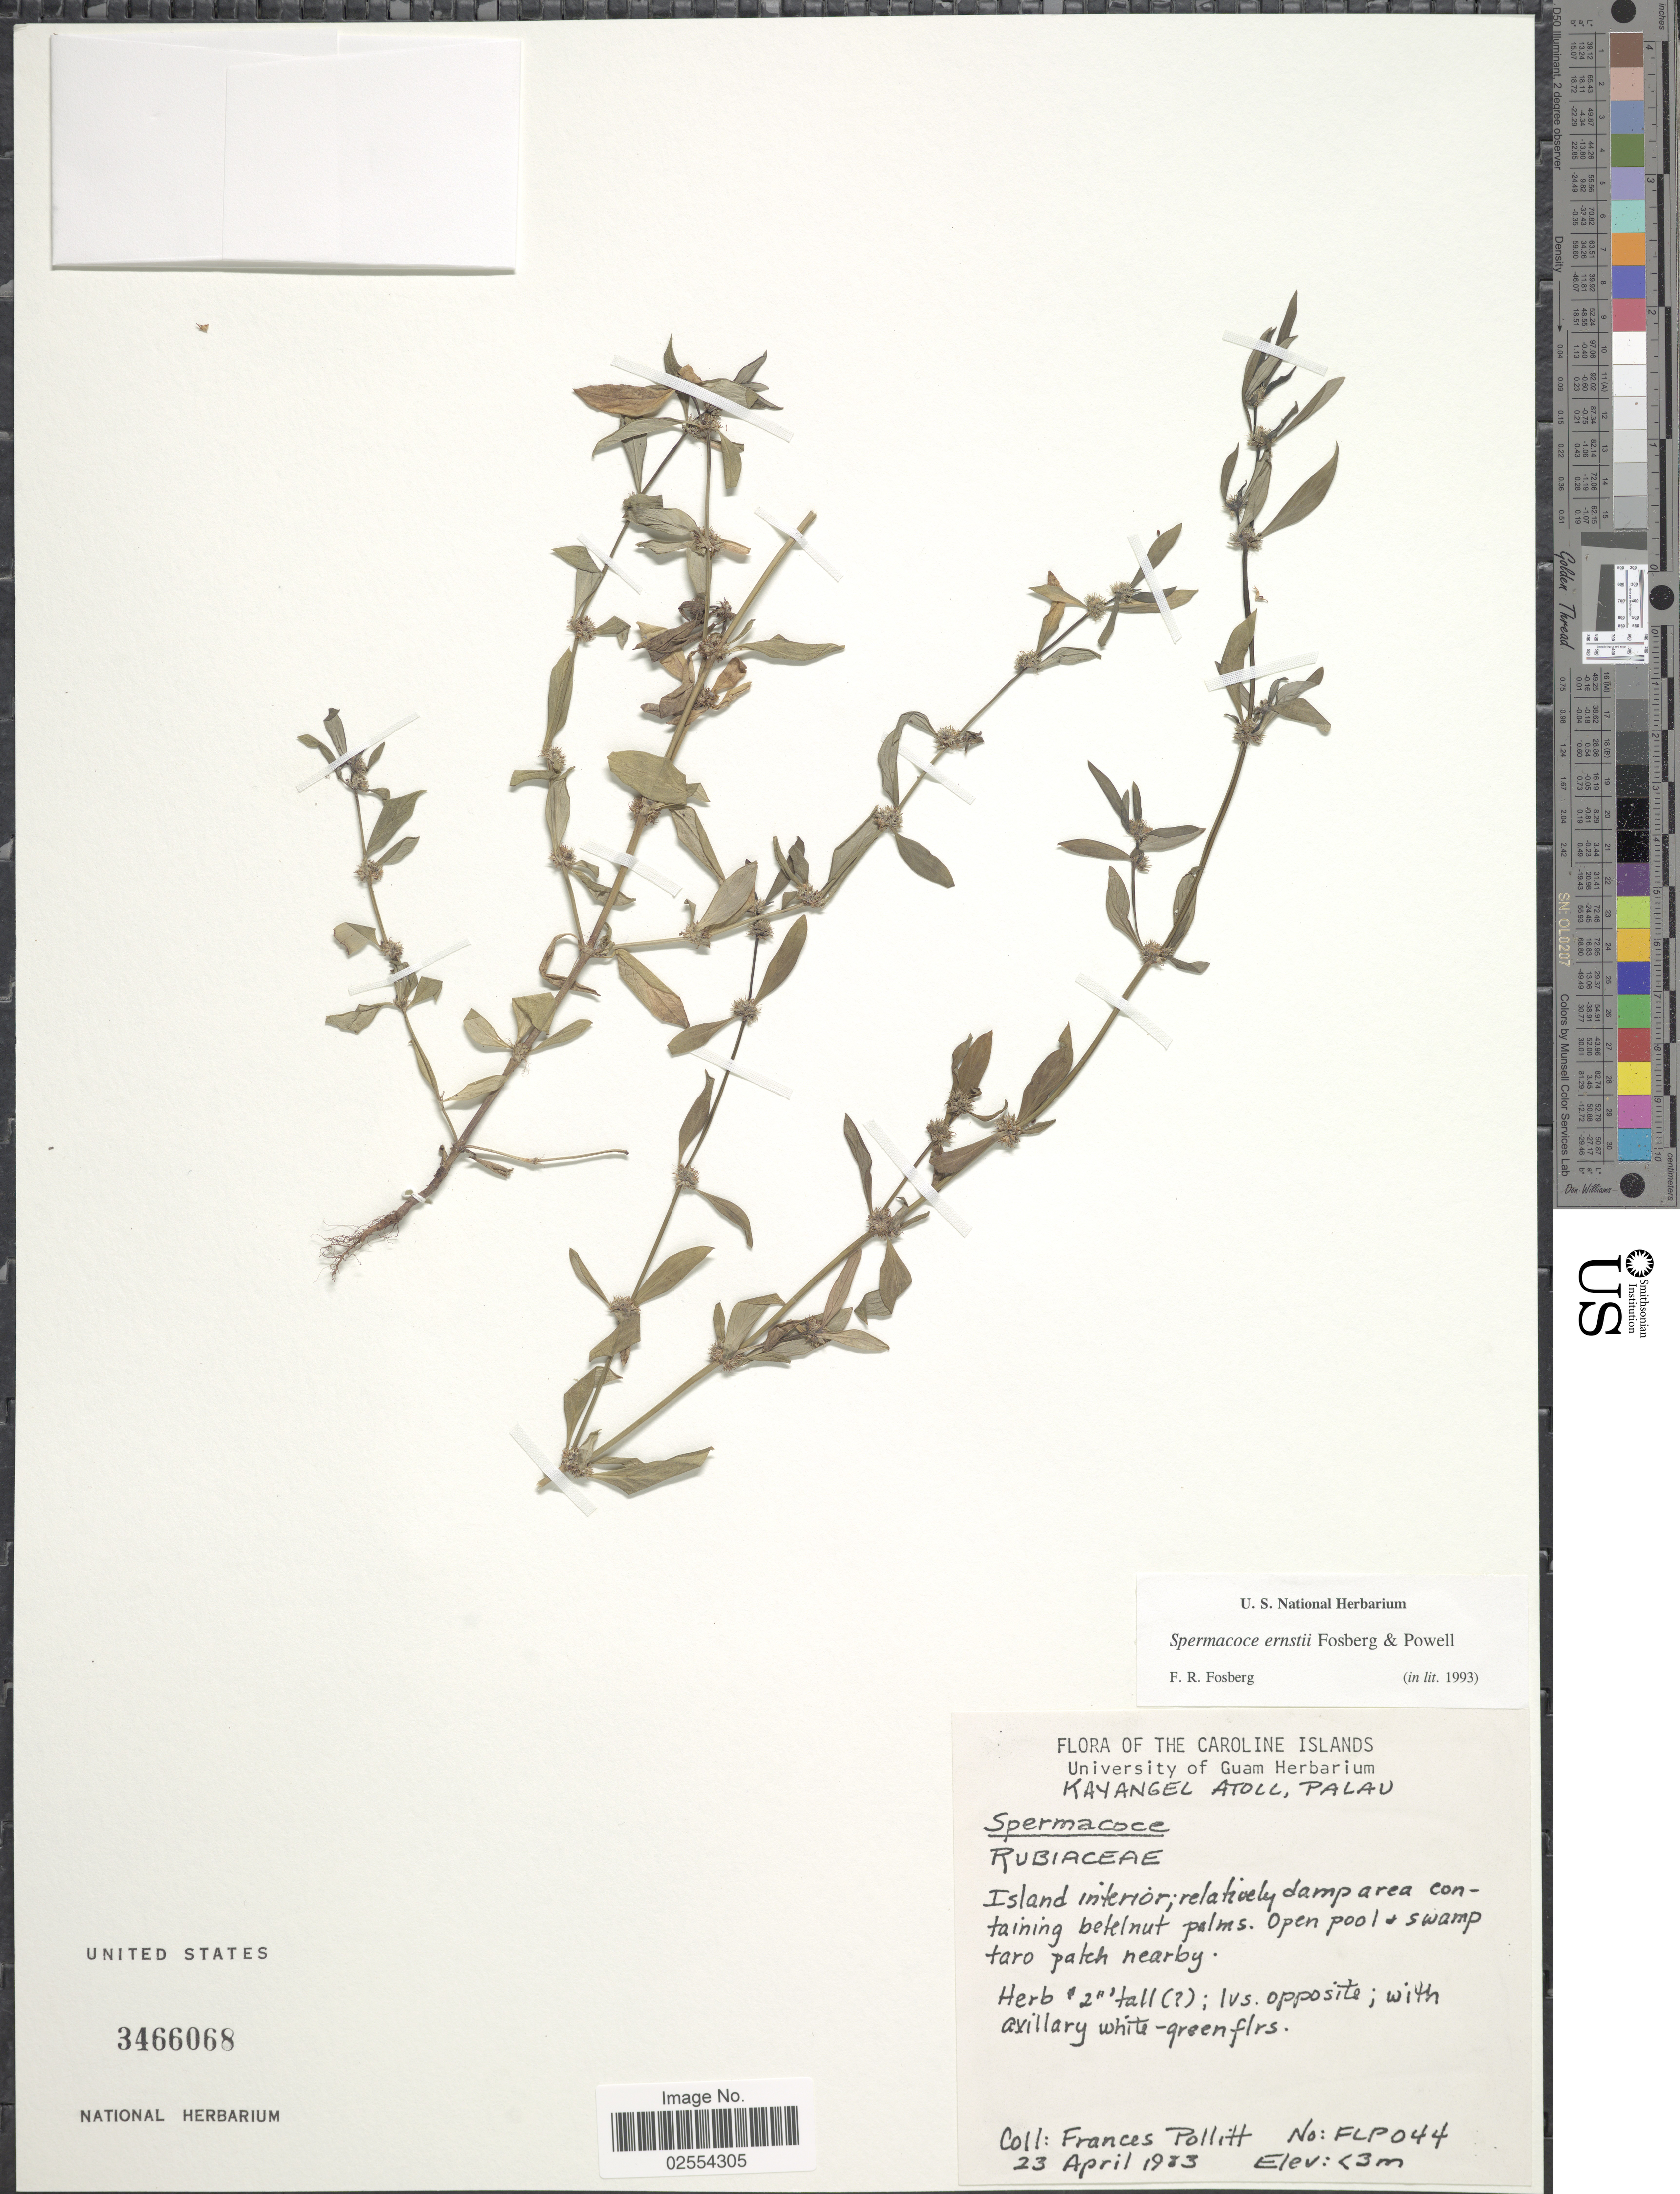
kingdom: Plantae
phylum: Tracheophyta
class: Magnoliopsida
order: Gentianales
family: Rubiaceae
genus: Spermacoce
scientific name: Spermacoce ernstii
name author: Fosberg & D.A. Powell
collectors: F. Pollitt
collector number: FLP 044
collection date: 1933-04-23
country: Palau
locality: The Caroline Islands, Kayange; Atoll, Palau, Island interior; relatively damp area containing betelnut palms. Open pool & swamp taro patch nearby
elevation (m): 3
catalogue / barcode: US 3466068